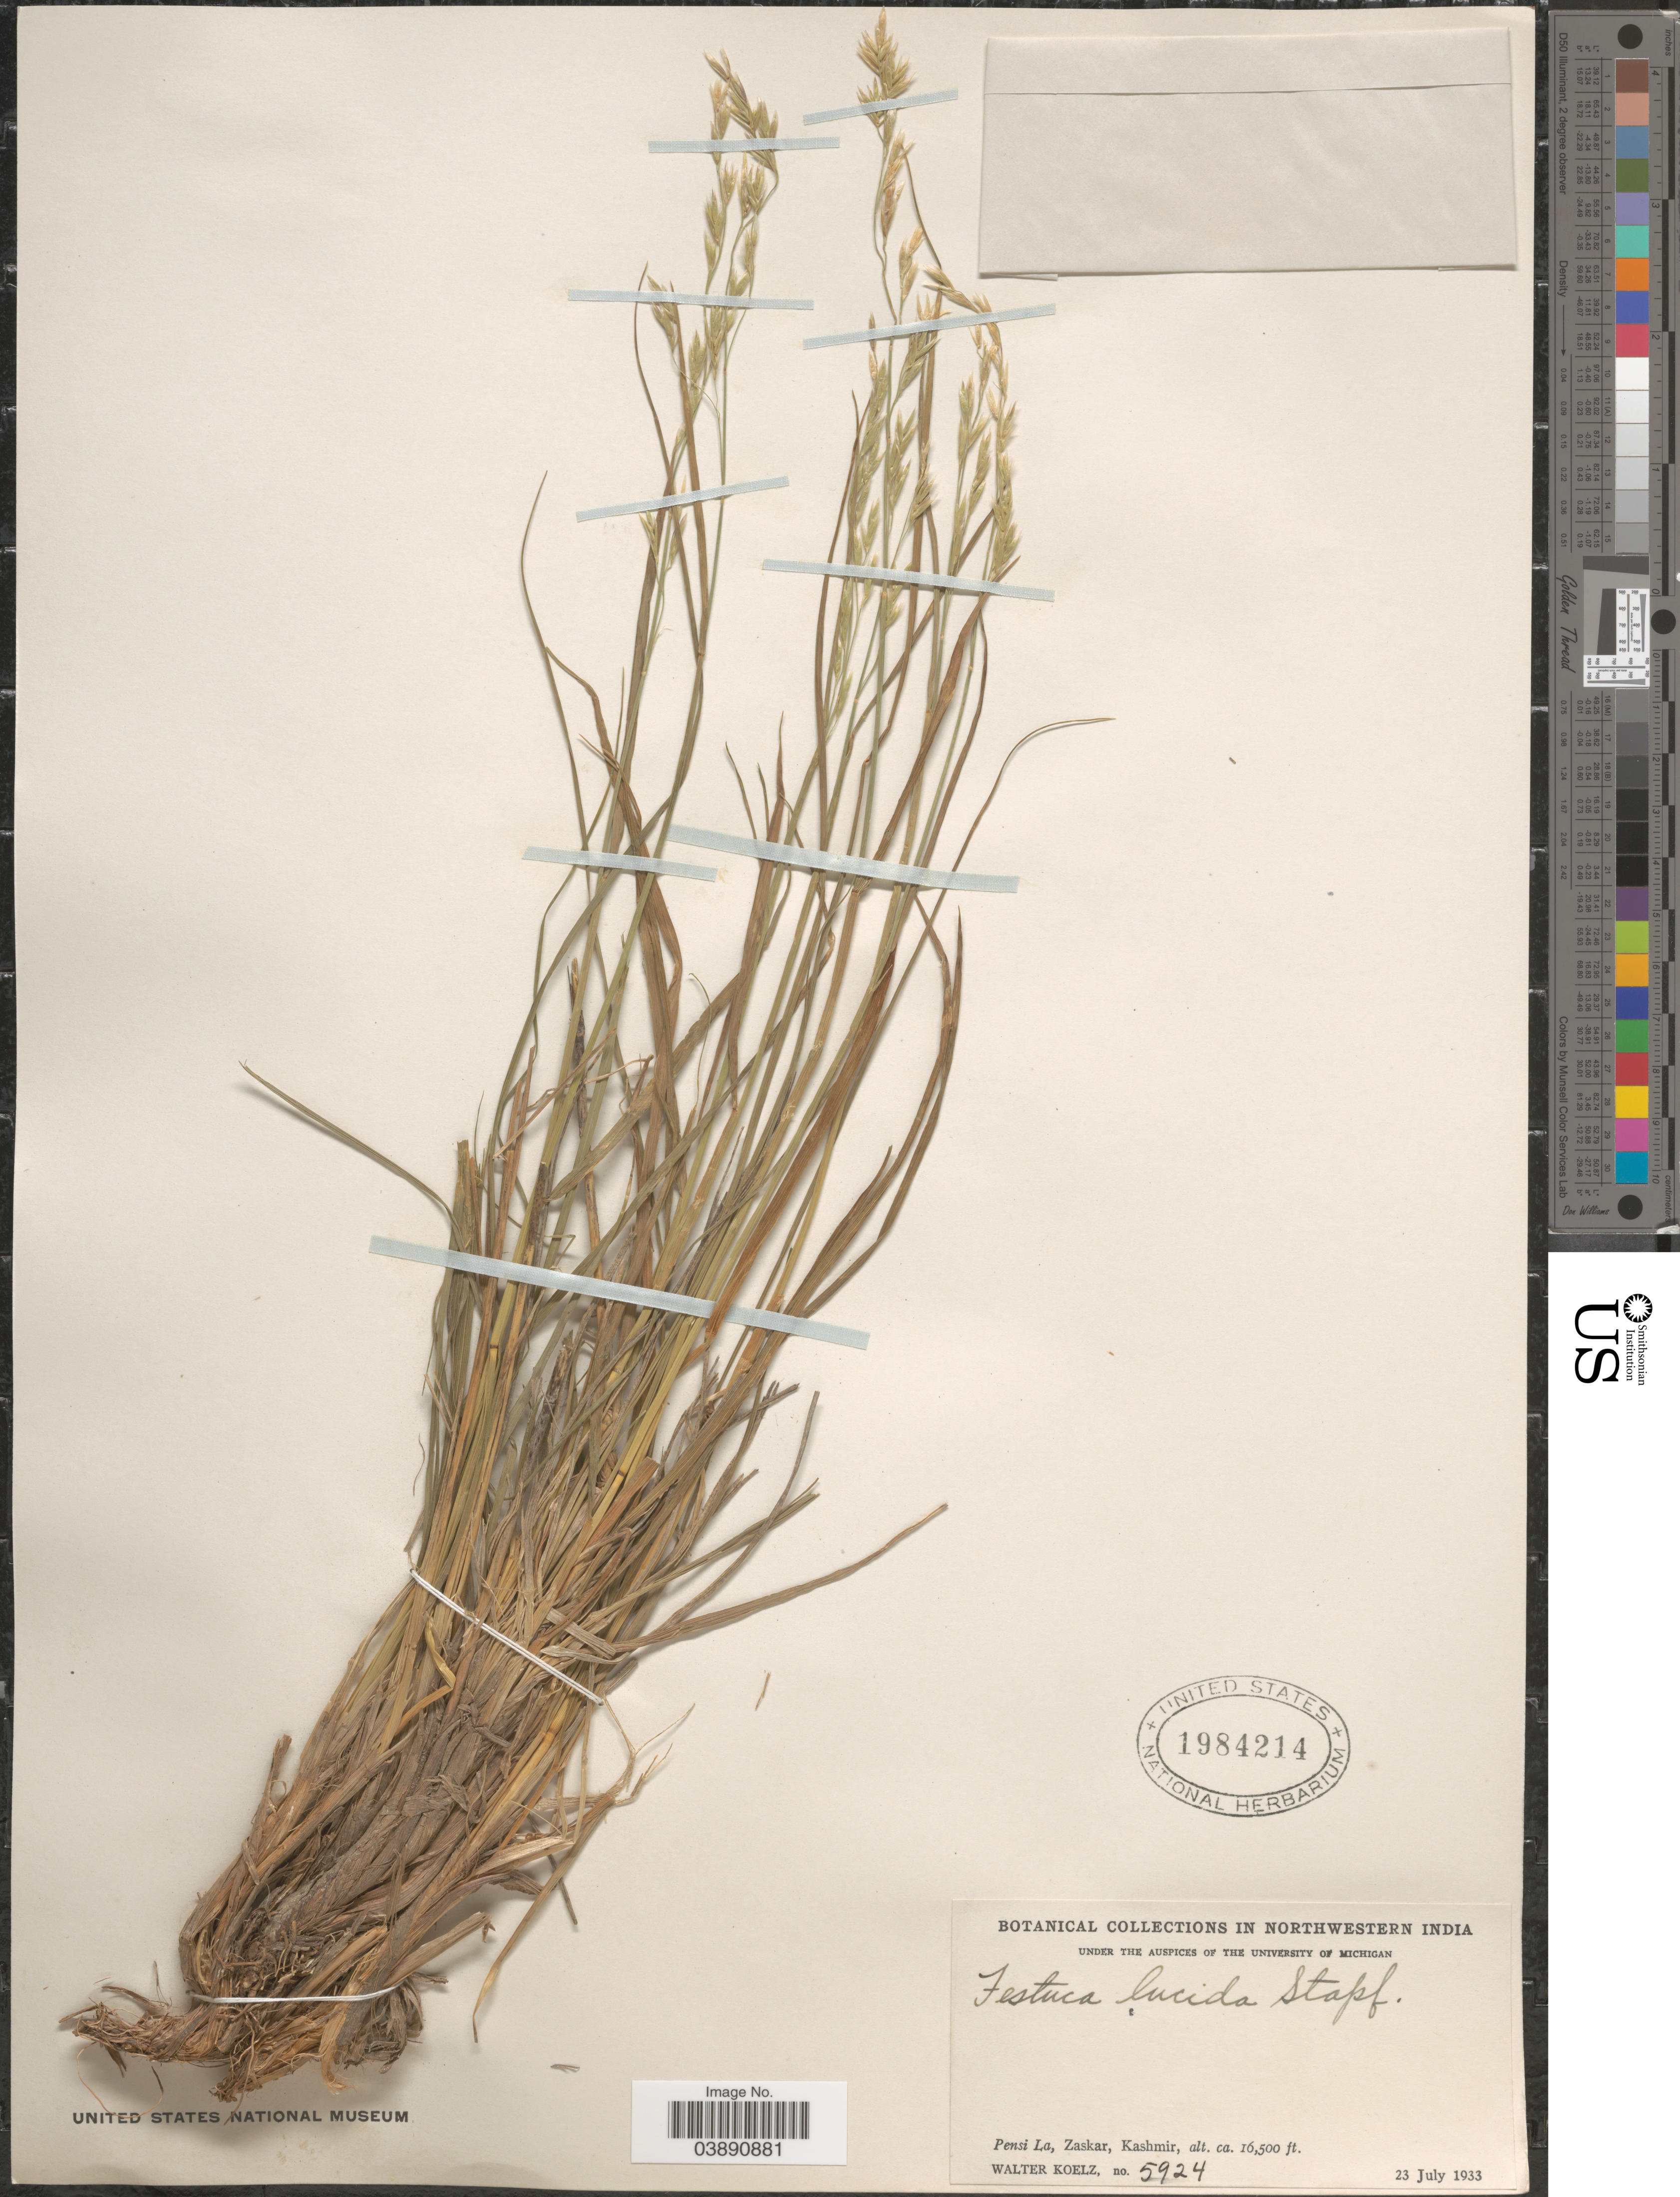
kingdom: Plantae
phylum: Tracheophyta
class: Liliopsida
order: Poales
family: Poaceae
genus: Festuca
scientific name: Festuca lucida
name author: Stapf & Hook. f.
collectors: W. N. Koelz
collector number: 5924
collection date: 1933-07-23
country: India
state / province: Jammu and Kashmir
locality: Northwestern India. Pensi La, Zaskar, Kashmir.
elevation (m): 5029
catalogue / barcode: US 1984214